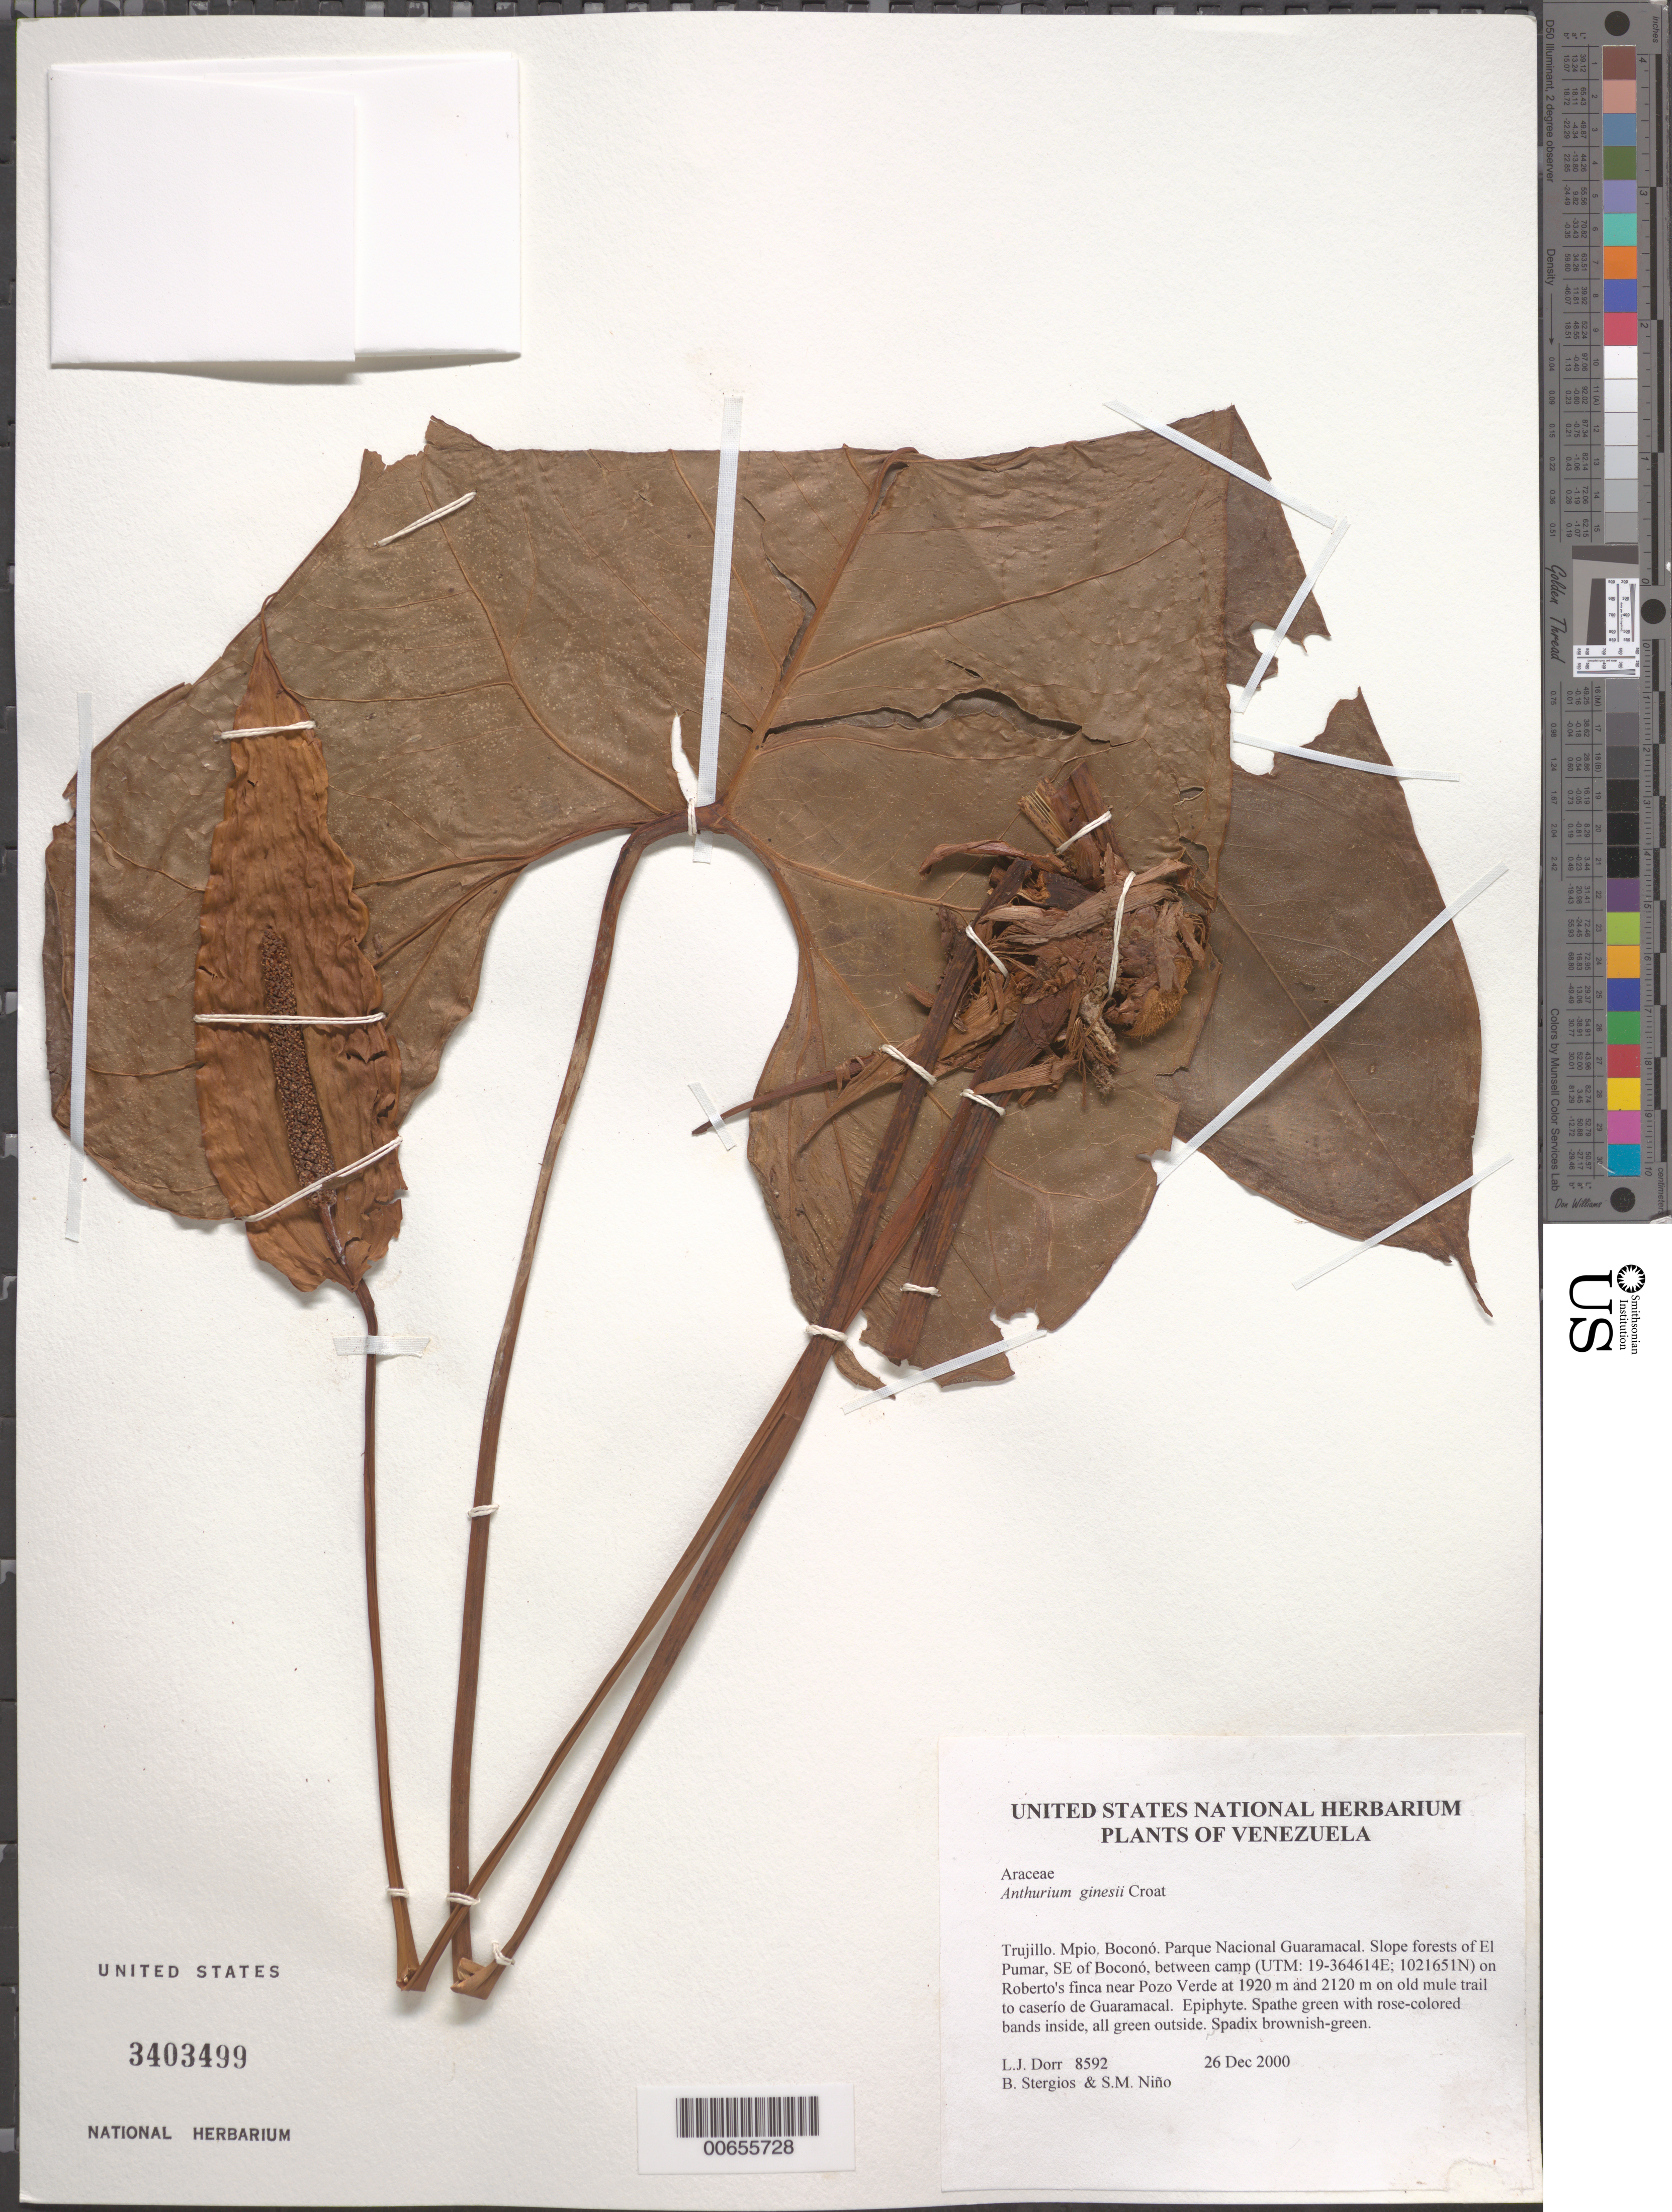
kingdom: Plantae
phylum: Tracheophyta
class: Liliopsida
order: Alismatales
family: Araceae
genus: Anthurium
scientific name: Anthurium ginesii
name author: Croat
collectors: L. J. Dorr, B. G. Stergios & S. M. Niño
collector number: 8592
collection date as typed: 26 Dec 2000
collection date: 2000-12-26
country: Venezuela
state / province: Trujillo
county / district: Boconó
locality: Parque Nacional Guaramacal. El Pumar, SE of Boconó, between camp on Roberto's finca near Pozo Verde at 1920 m and 2120 m on old mule trail to caserío de Guaramacal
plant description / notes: MO, PORT, US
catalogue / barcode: US 3403499